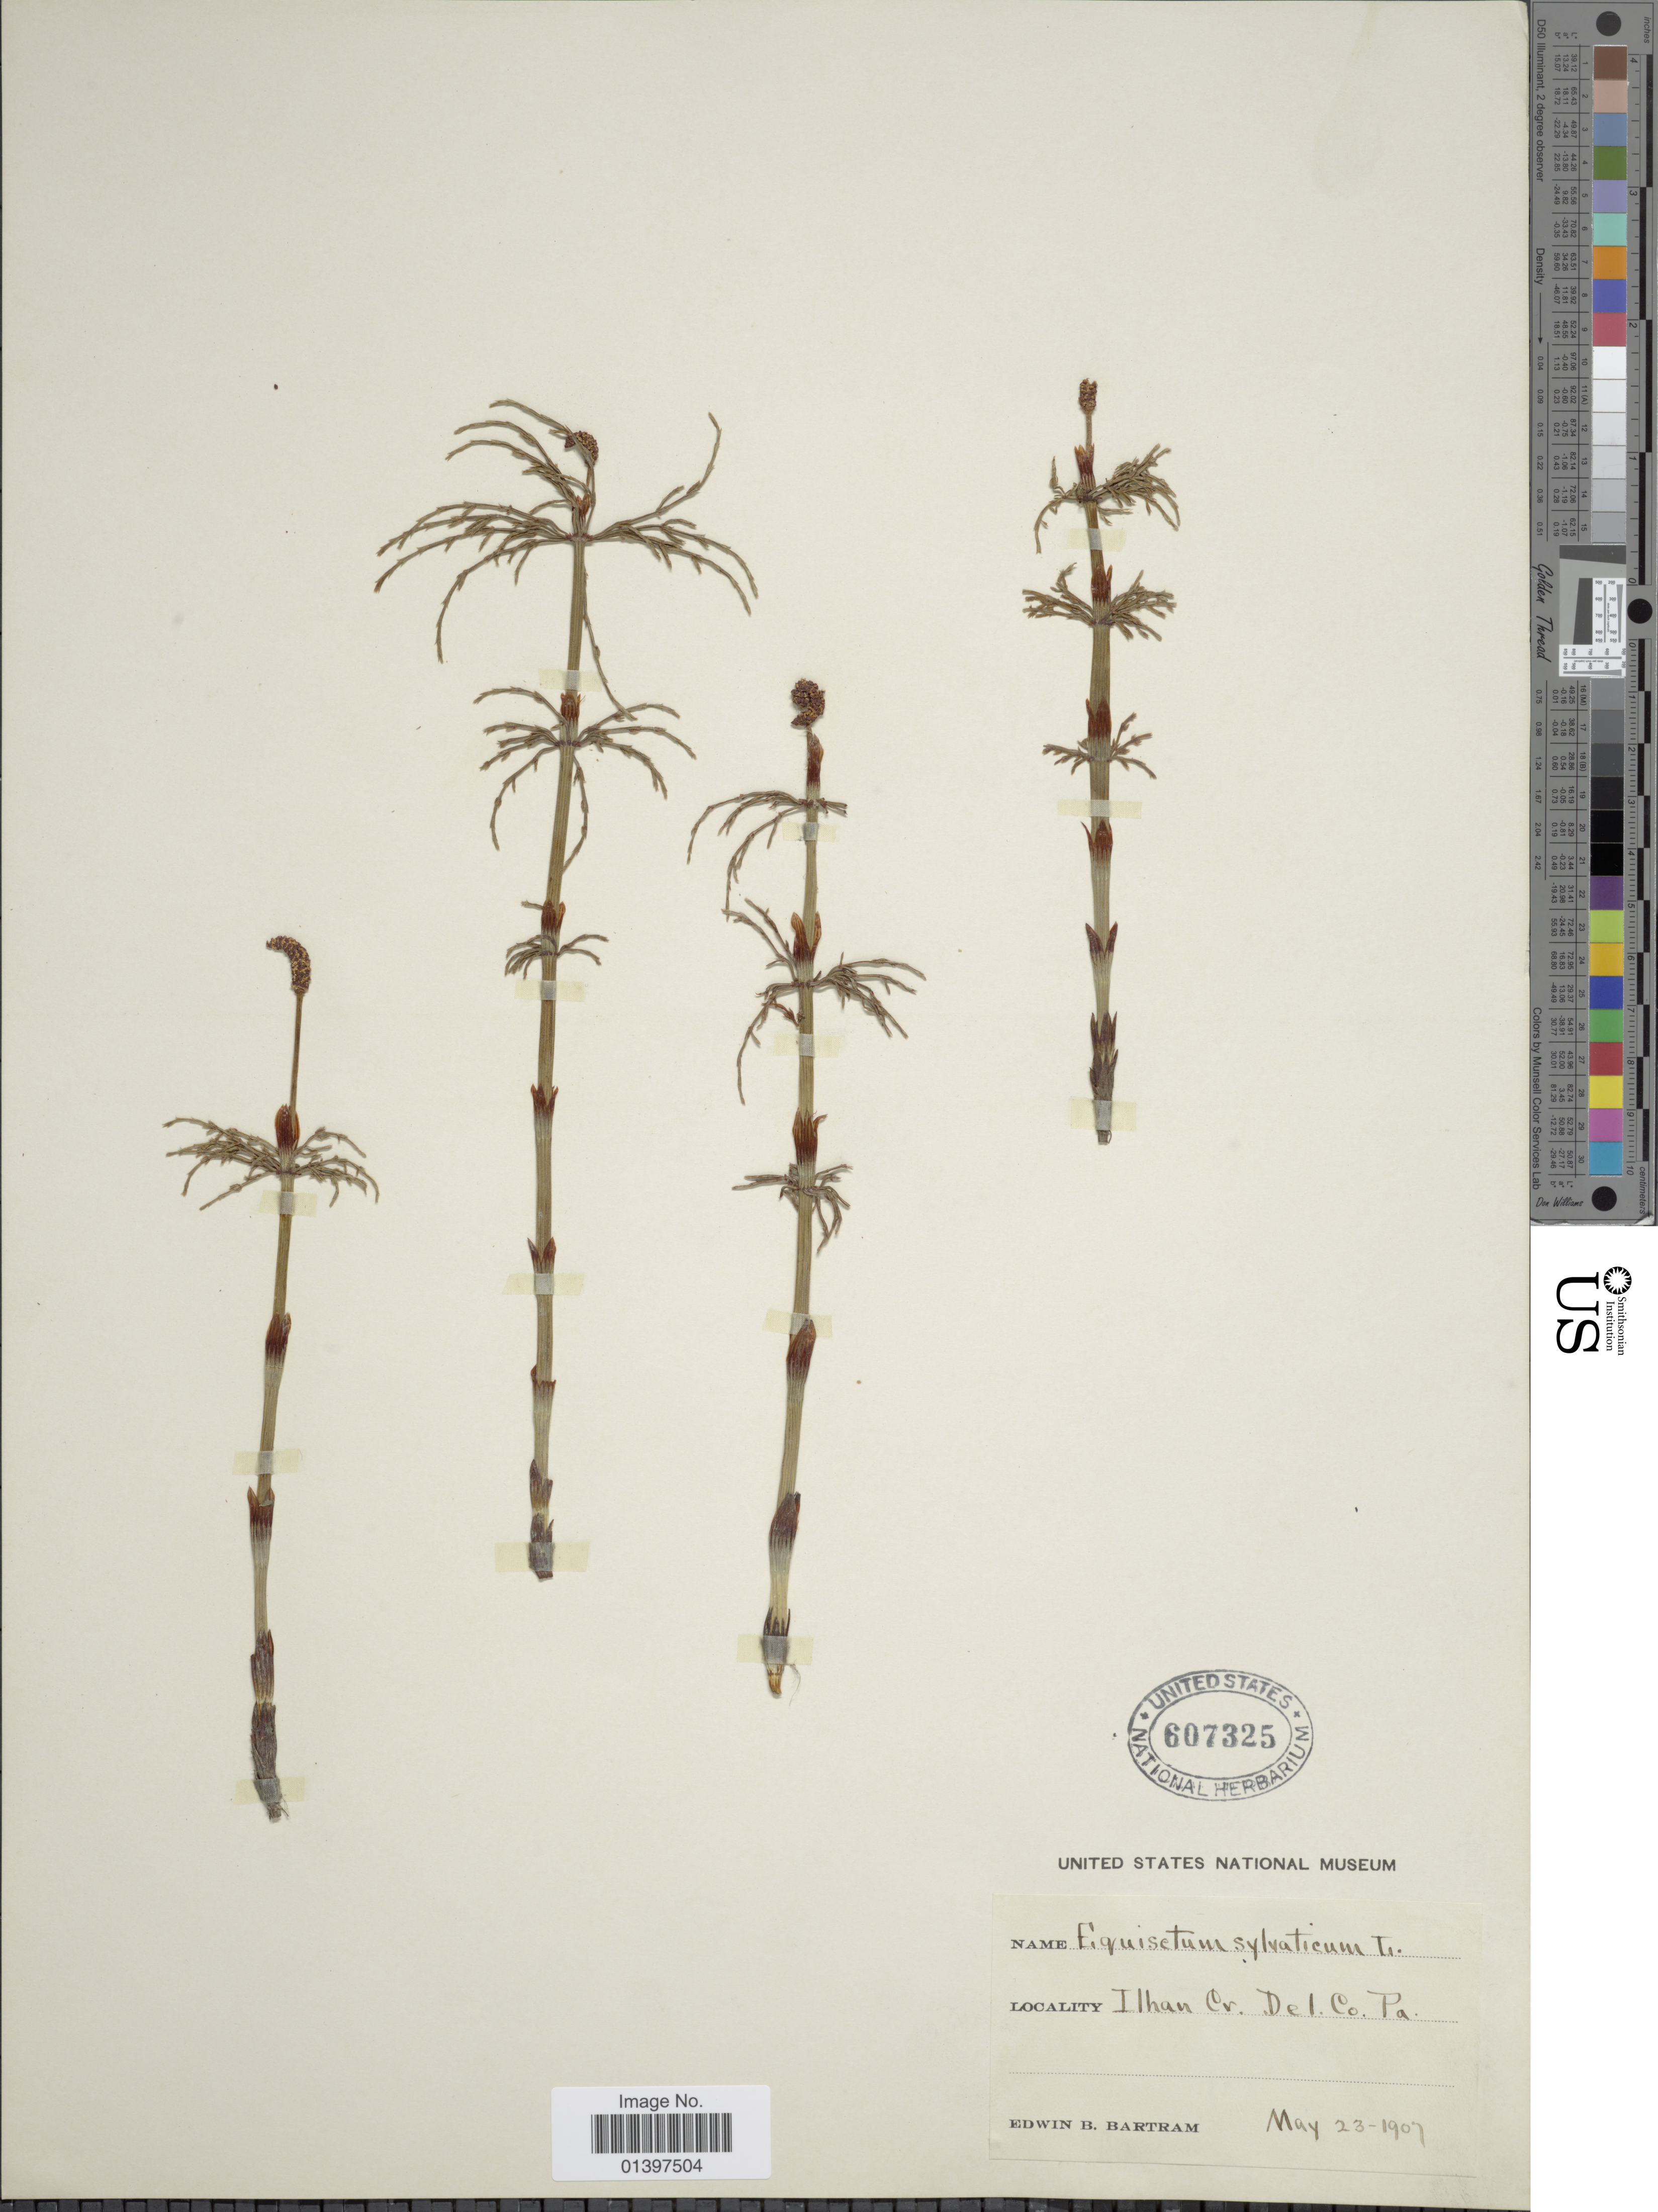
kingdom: Plantae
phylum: Tracheophyta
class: Polypodiopsida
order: Equisetales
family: Equisetaceae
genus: Equisetum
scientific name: Equisetum sylvaticum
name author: L.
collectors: E. B. Bartram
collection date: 1907-05-23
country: United States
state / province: Pennsylvania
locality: Ilhan Co., Del. Co.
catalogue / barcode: US 607325